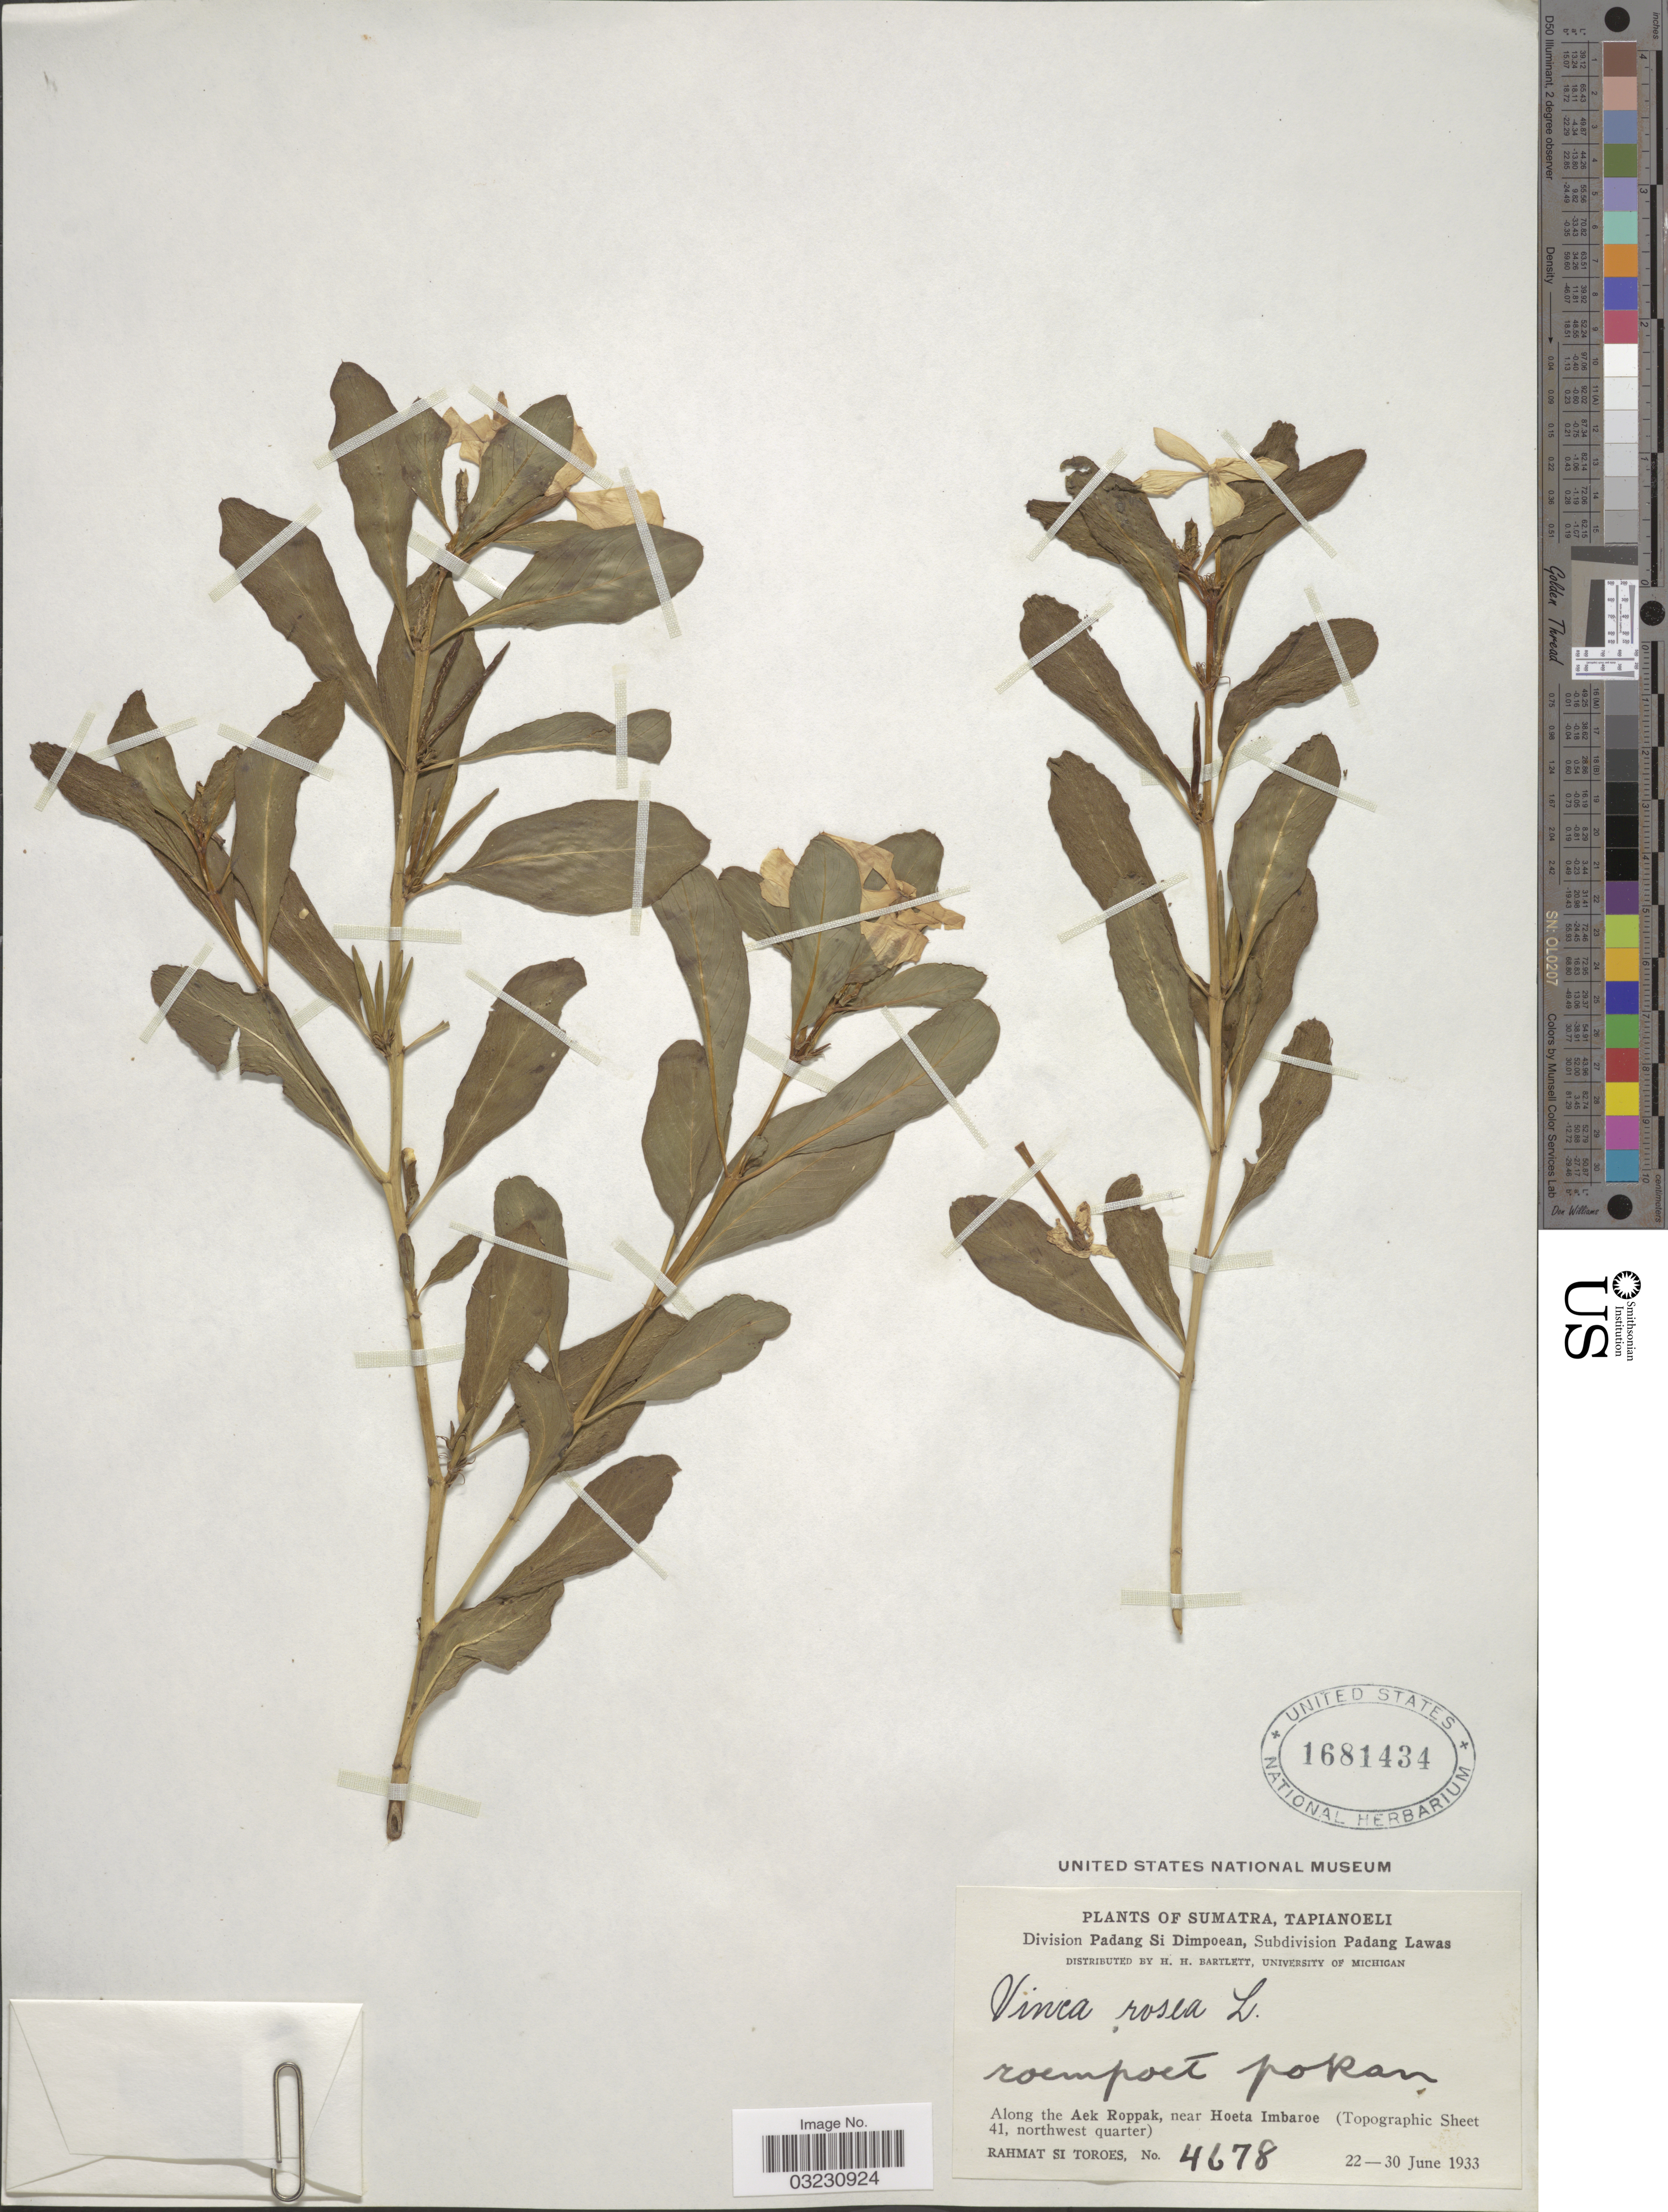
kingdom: Plantae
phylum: Tracheophyta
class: Magnoliopsida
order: Gentianales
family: Apocynaceae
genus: Catharanthus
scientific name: Catharanthus roseus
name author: (L.) G. Don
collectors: Rahmat Si Boeea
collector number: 4678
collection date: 1933-06-22/1933-06-30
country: Indonesia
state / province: Sumatra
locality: Tapianoeli Division Padang Si Dimpoean, Subdivision Padang Lawas. Along the Aek Roppak, near Hoeta Imbaroe (Topographic Sheet 41, northwest quarter).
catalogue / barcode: US 1681434